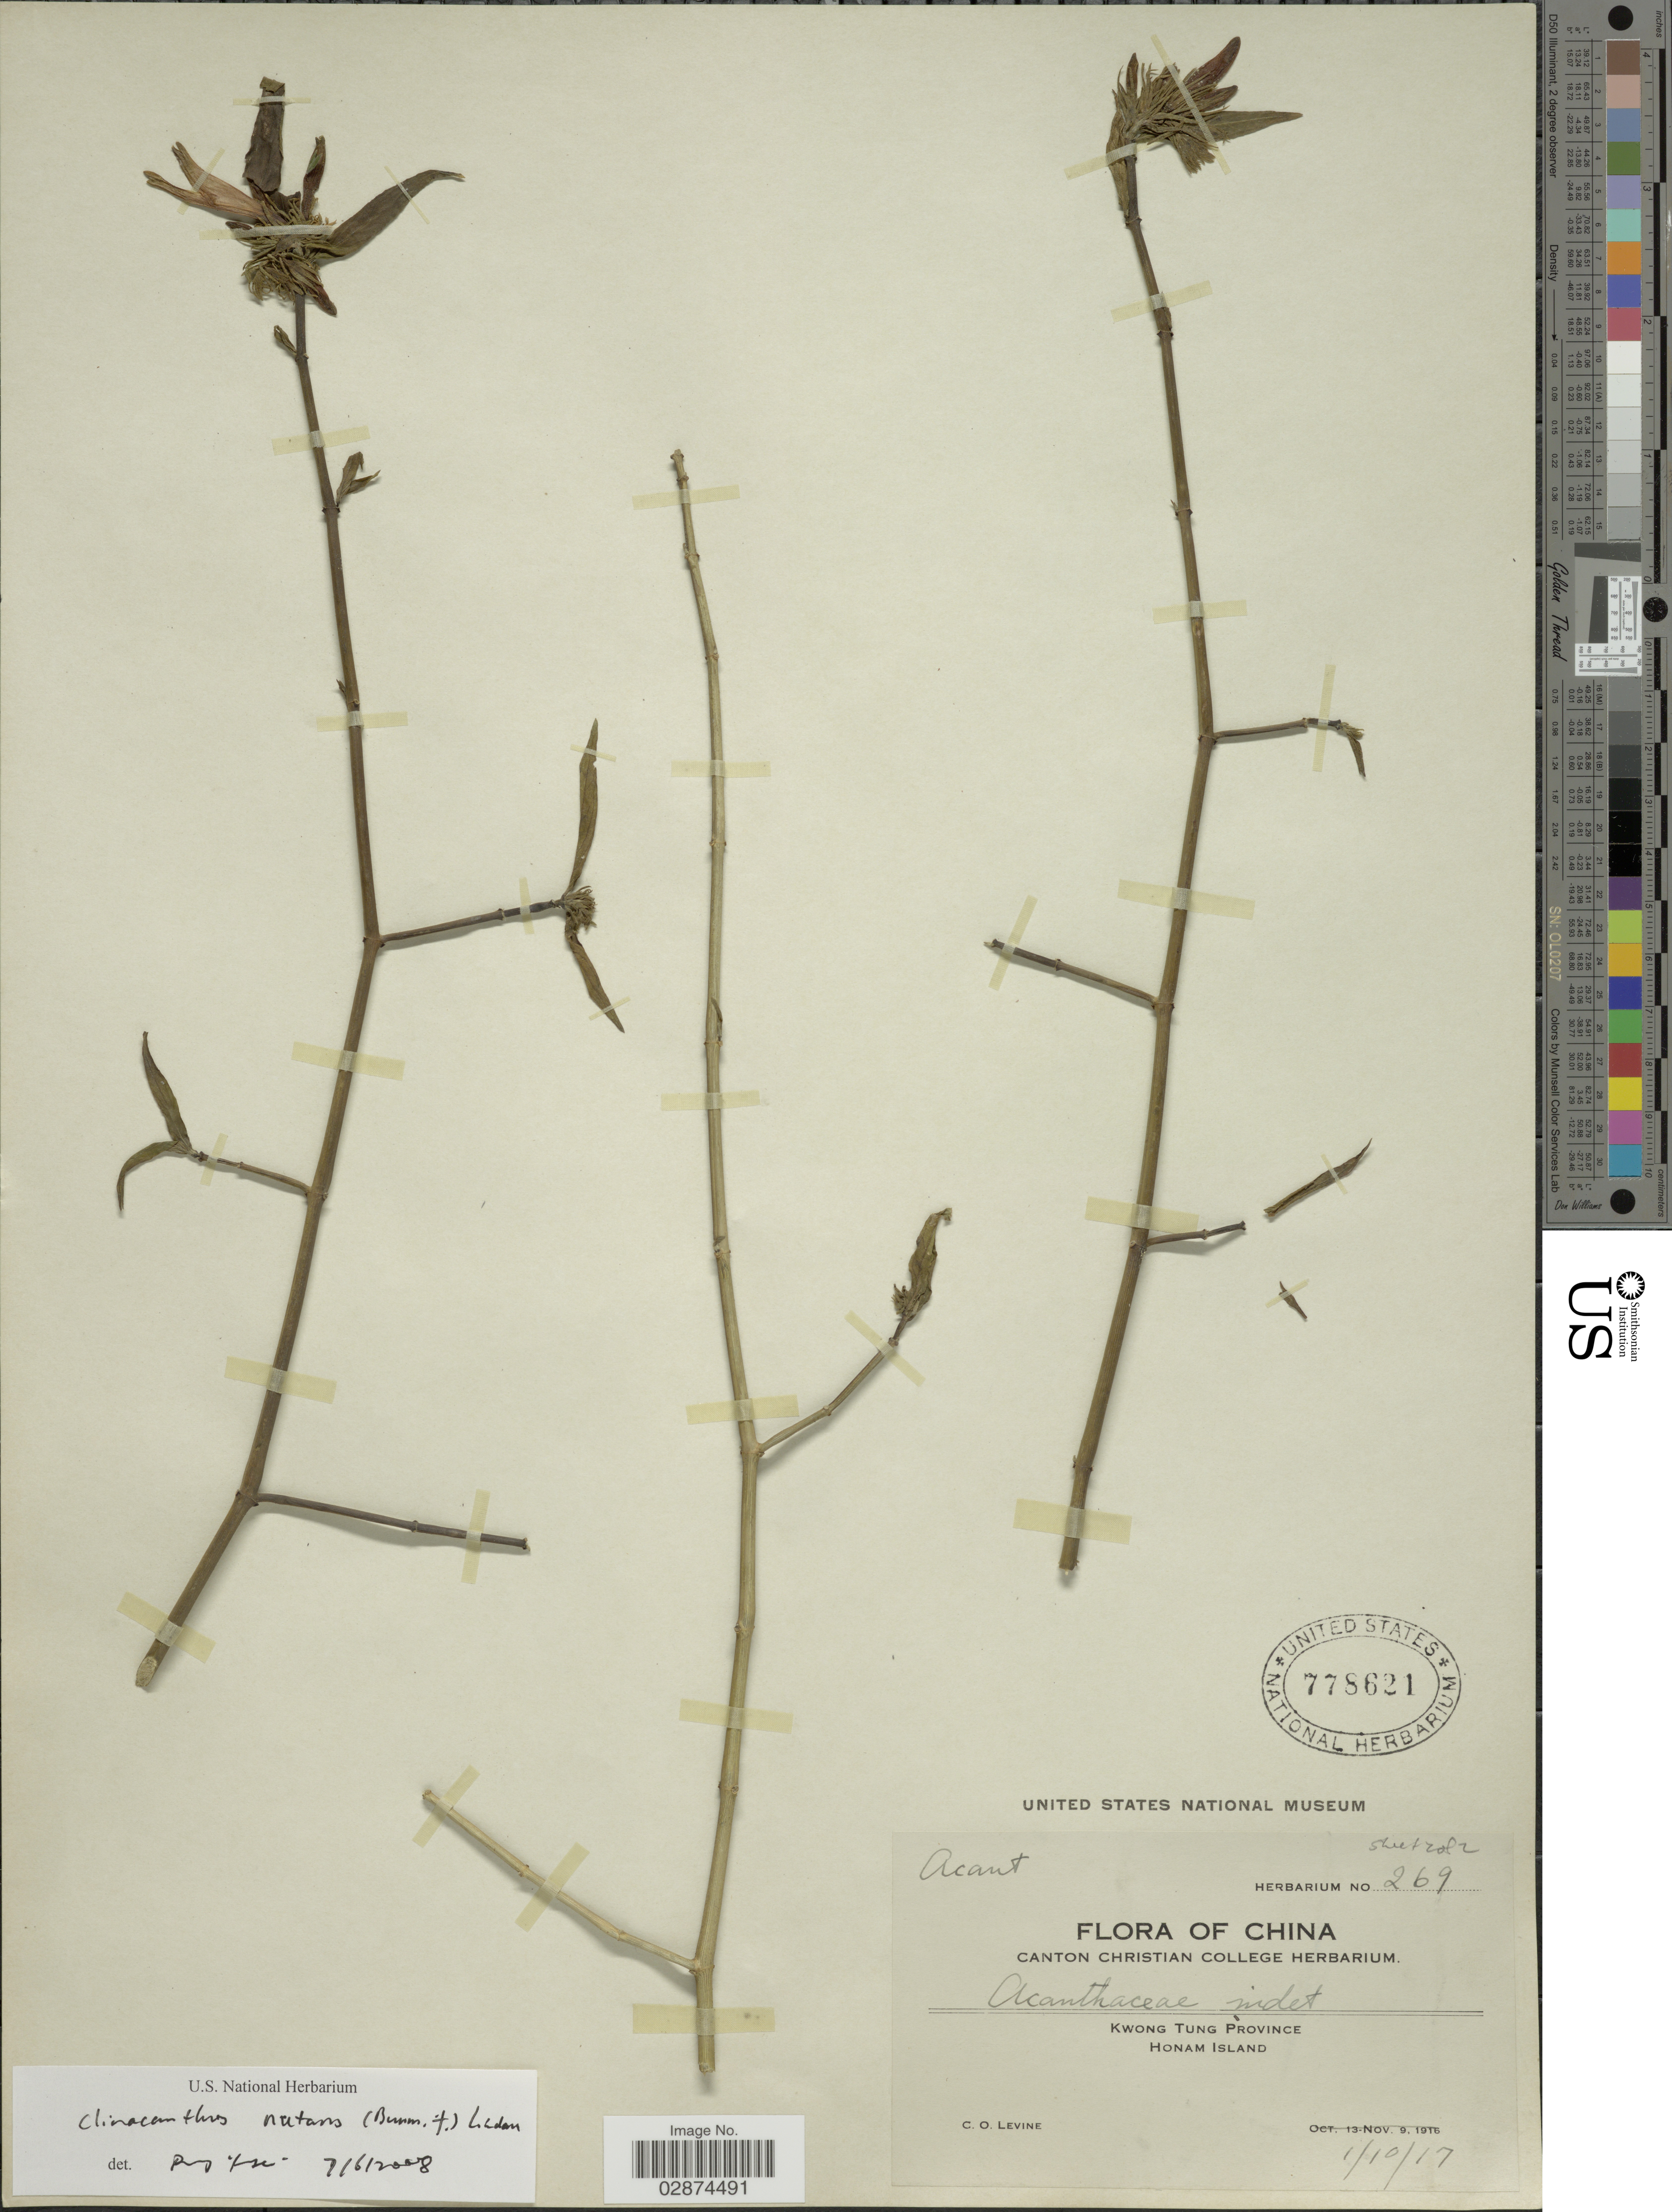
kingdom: Plantae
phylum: Tracheophyta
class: Magnoliopsida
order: Lamiales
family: Acanthaceae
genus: Clinacanthus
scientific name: Clinacanthus nutans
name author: Landau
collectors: C. O. Levine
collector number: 269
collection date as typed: Transcribed d/m/y: 1/10/17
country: China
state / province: Guangdong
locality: Kwong Tung Province. Honam Island.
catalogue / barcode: US 778621